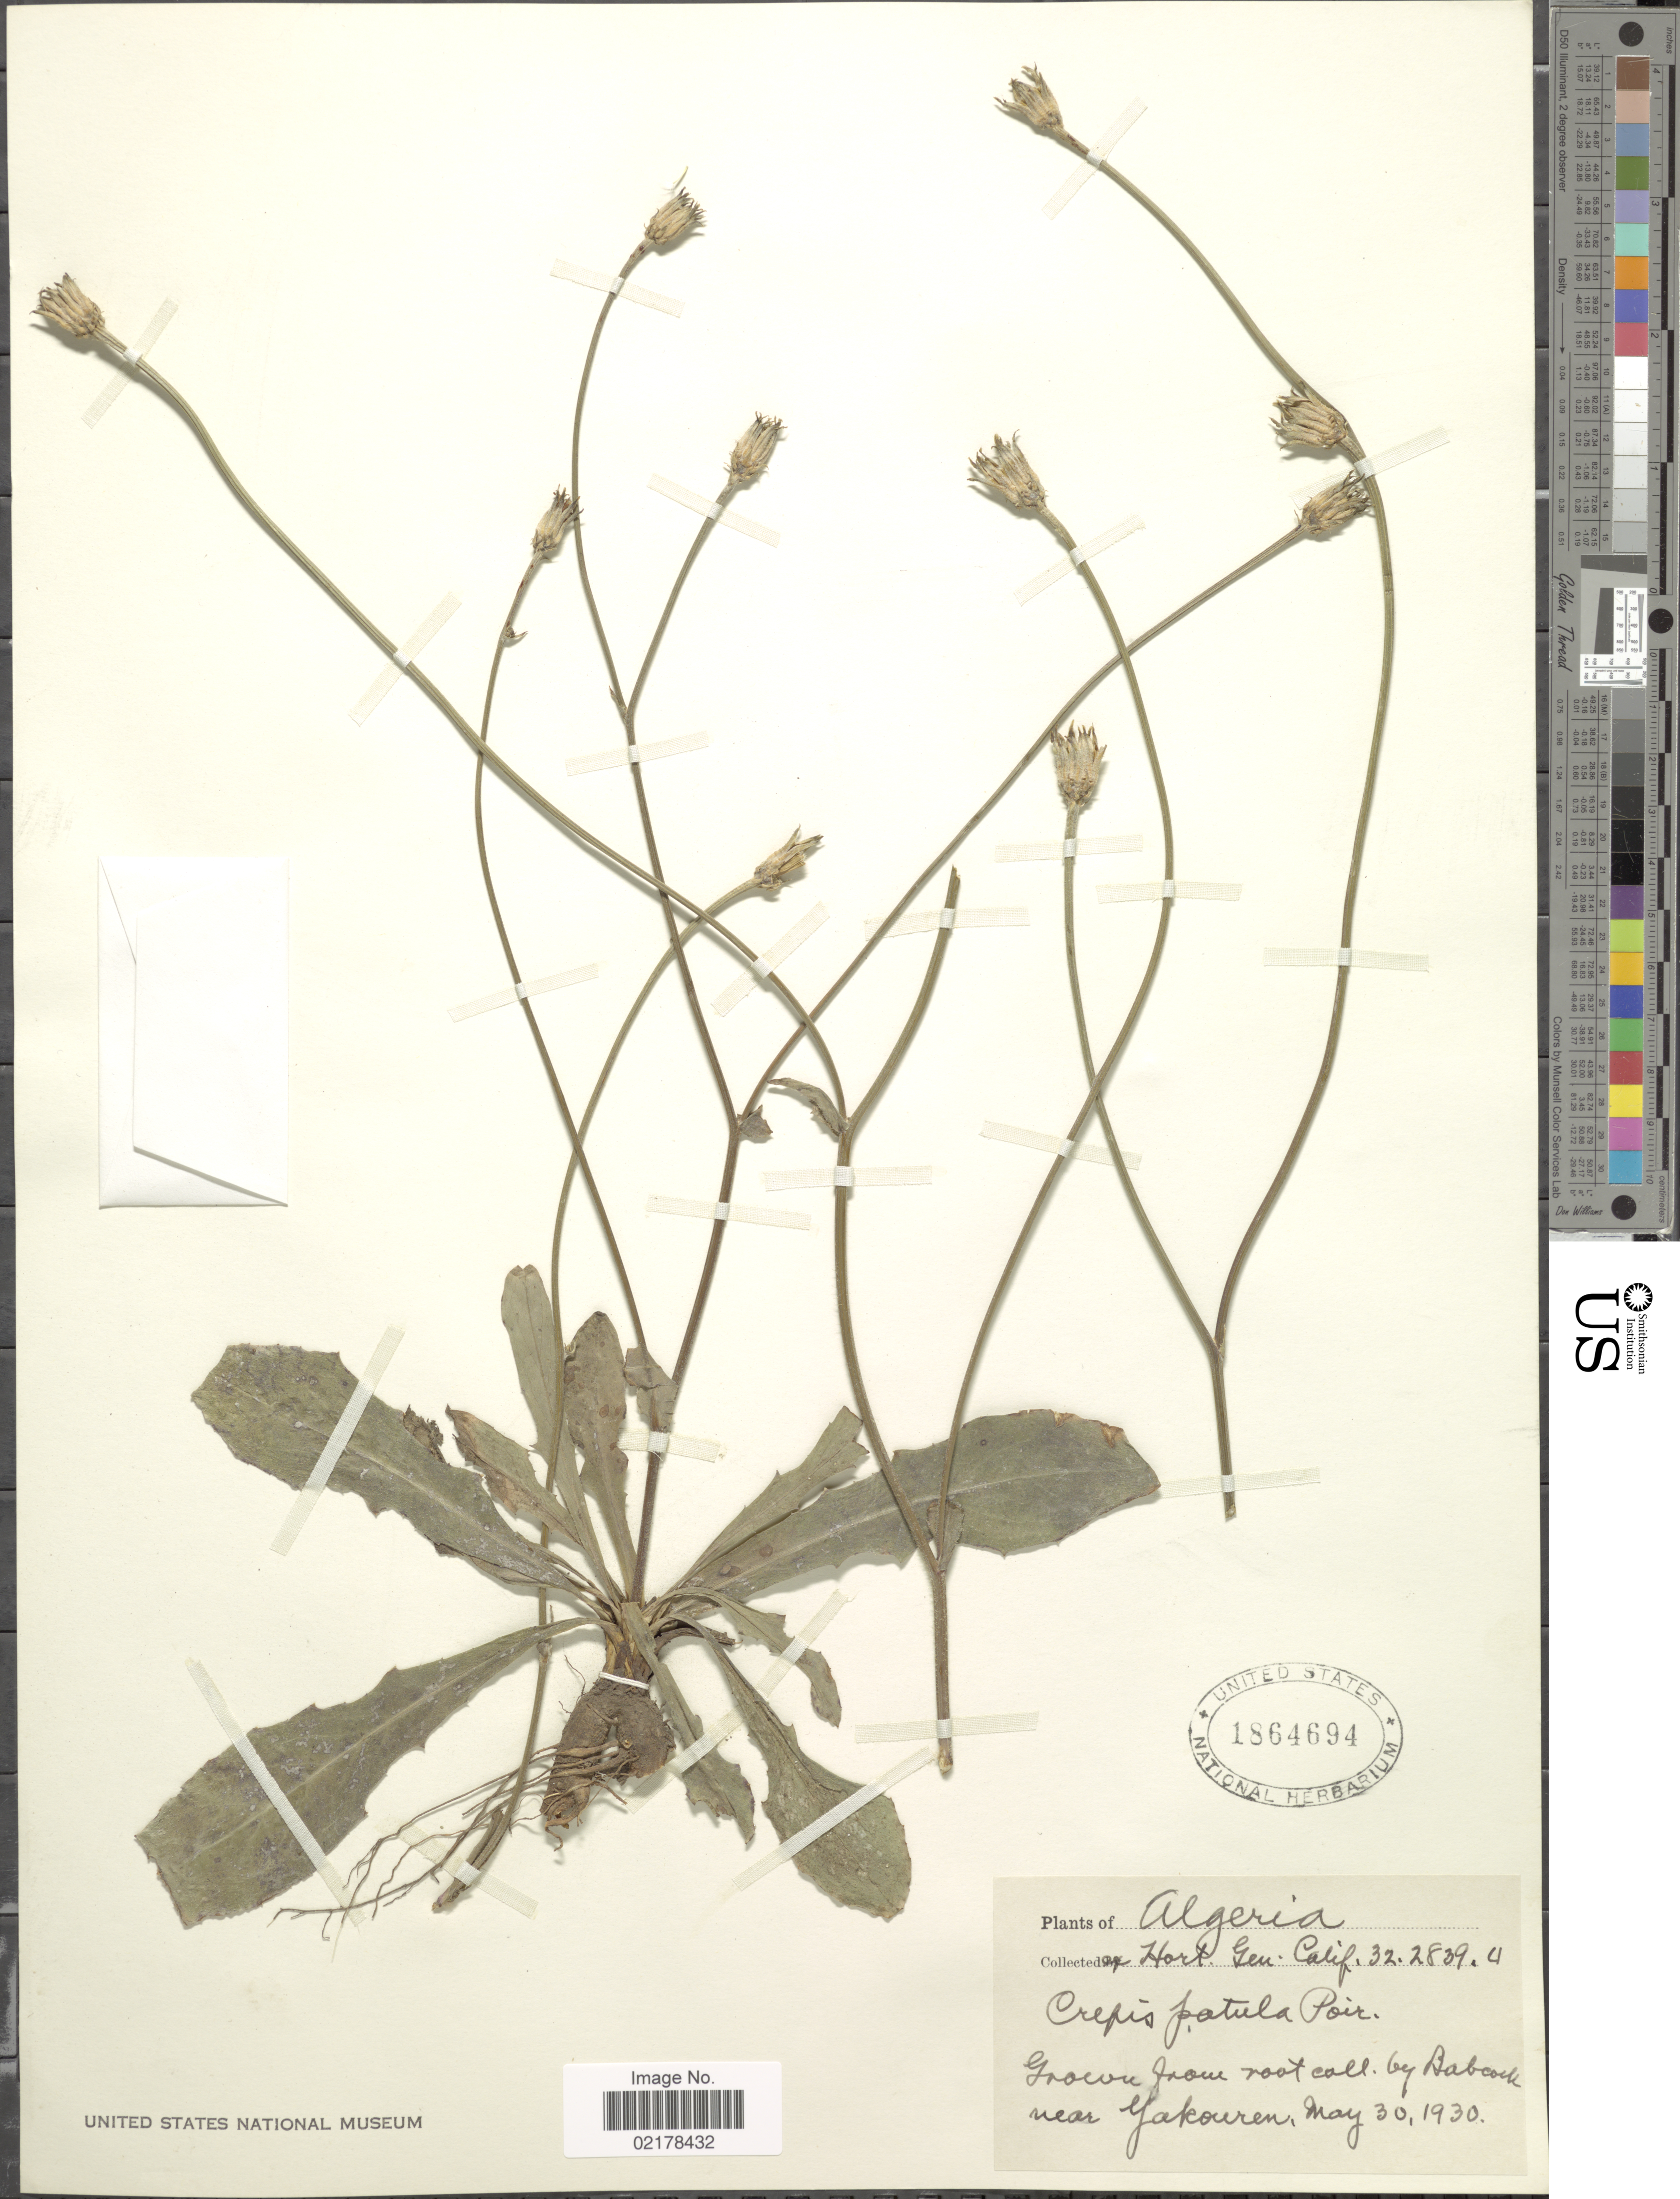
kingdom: Plantae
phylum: Tracheophyta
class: Magnoliopsida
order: Asterales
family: Asteraceae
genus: Crepis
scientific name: Crepis patula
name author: Poir.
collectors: Ex Hort. Gen. Calif.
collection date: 1930-05-30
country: United States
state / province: California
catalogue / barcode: US 1864694